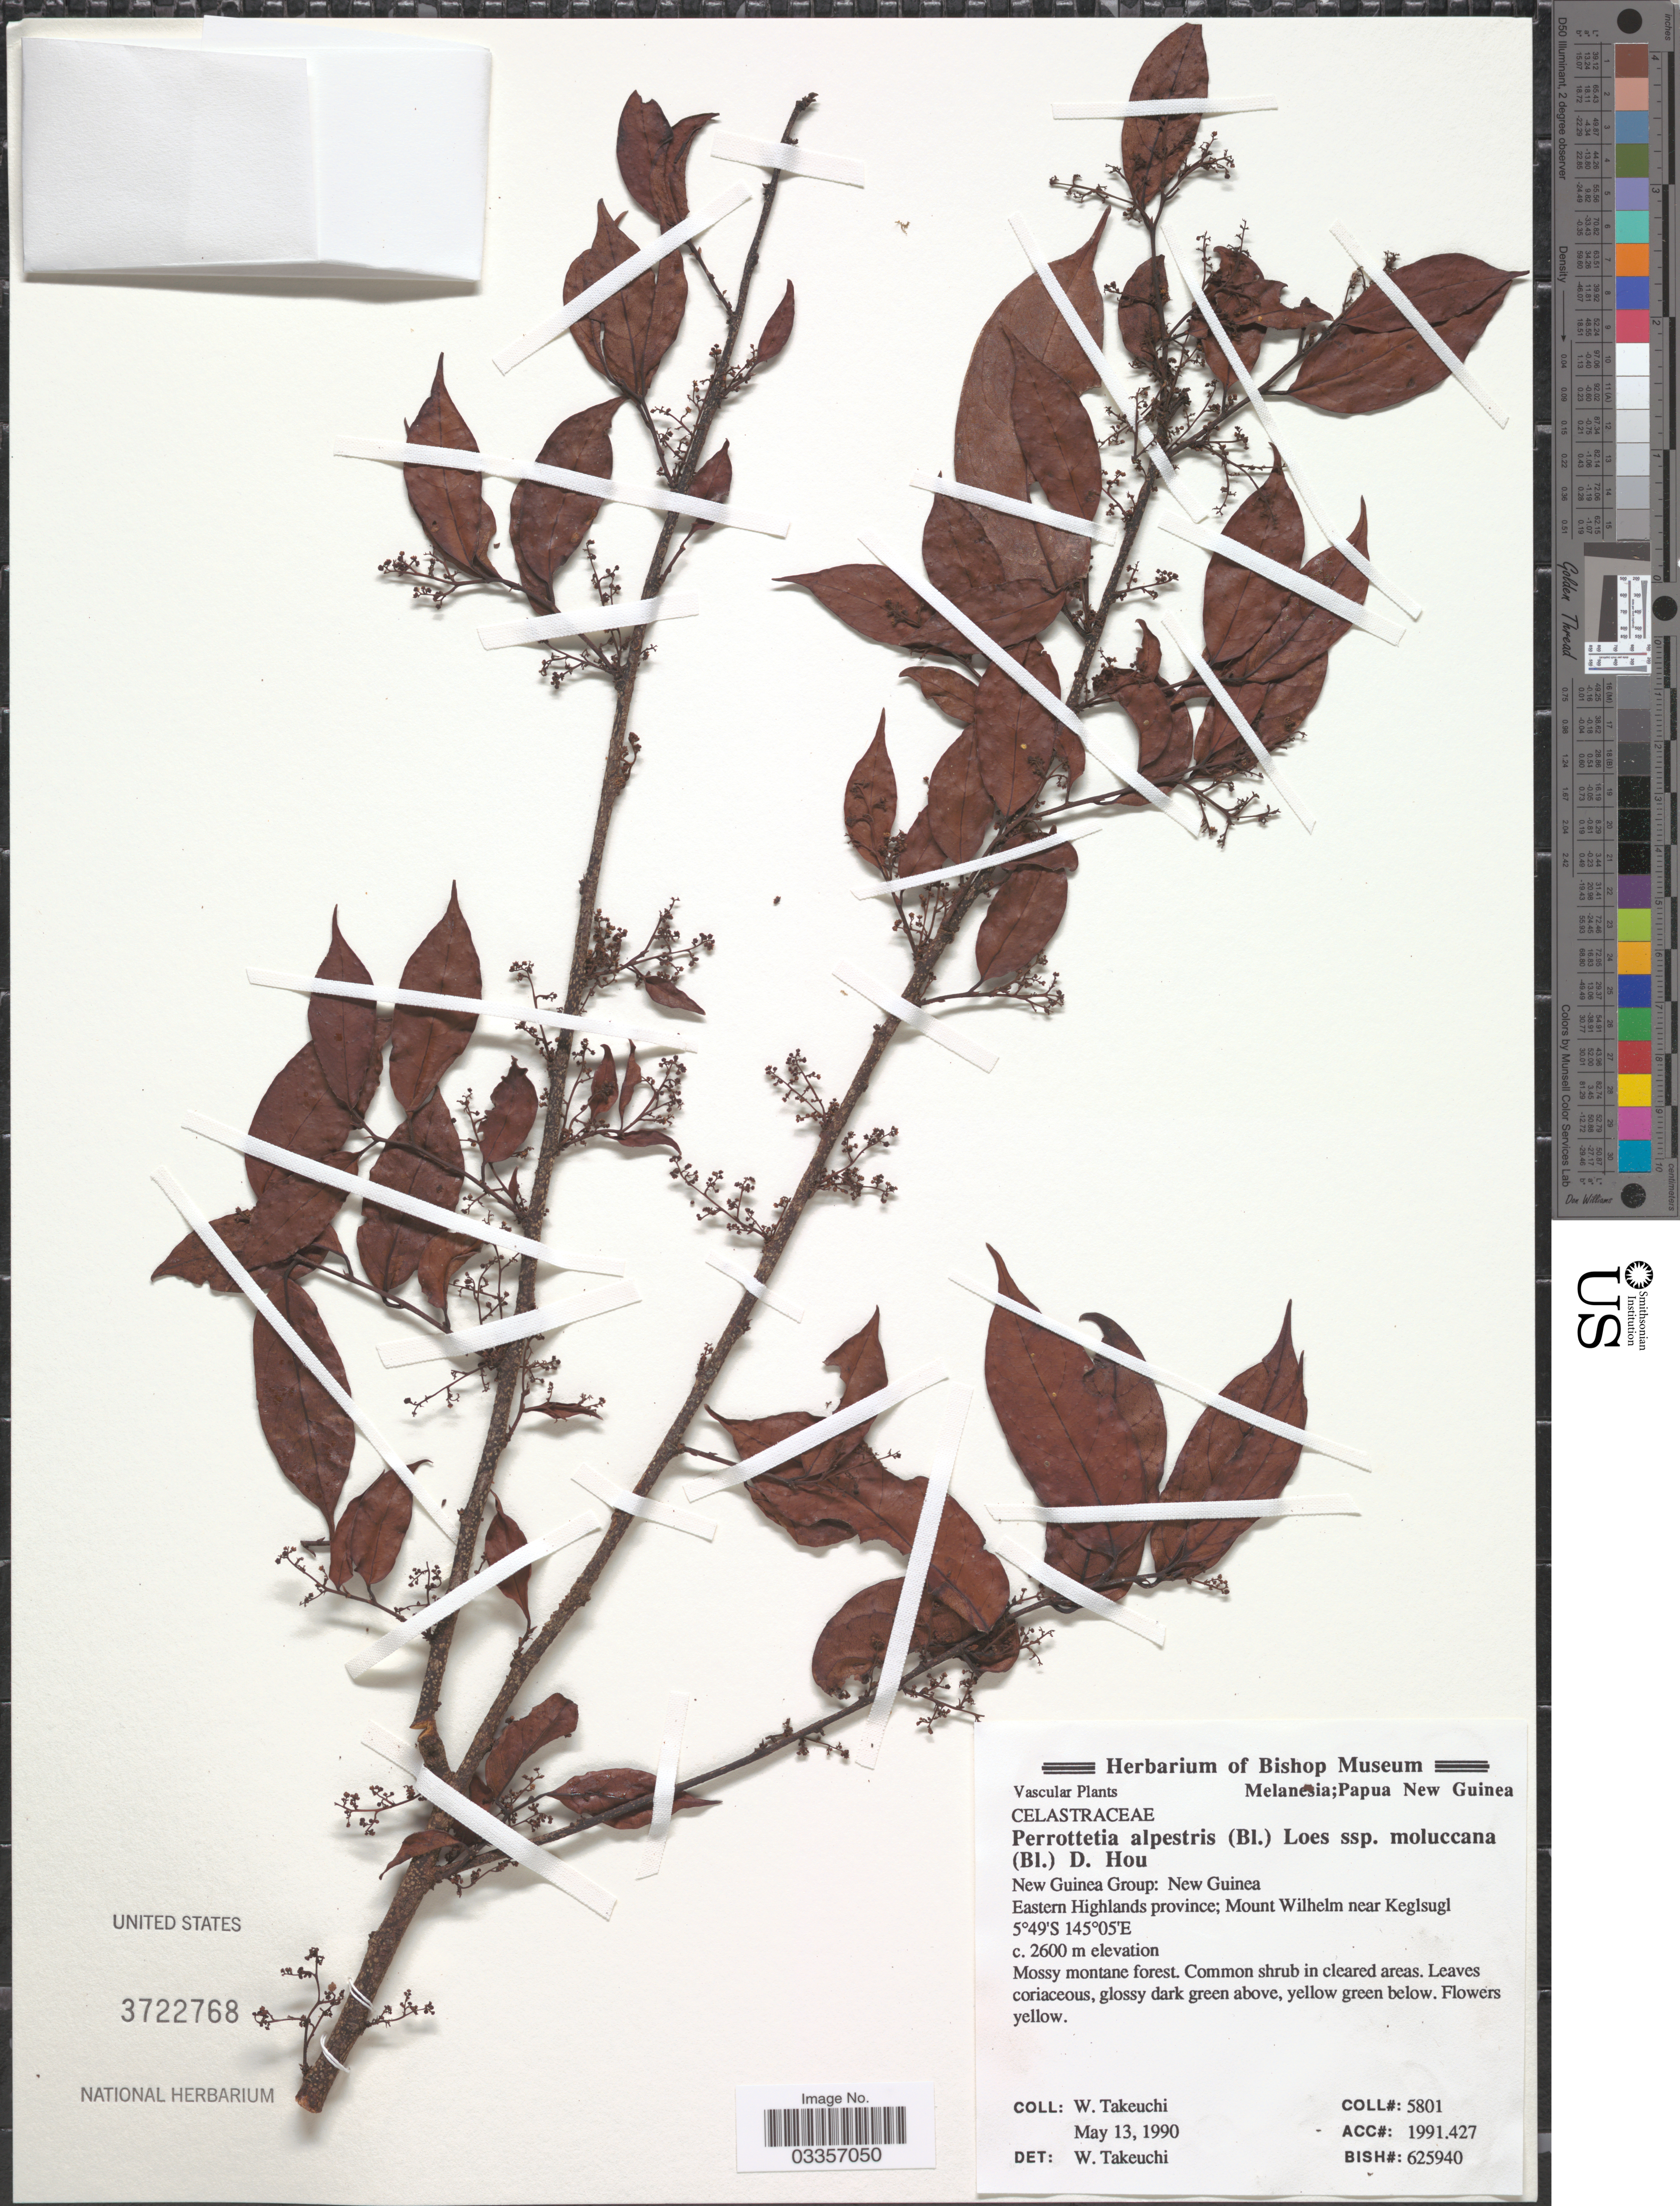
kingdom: Plantae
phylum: Tracheophyta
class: Magnoliopsida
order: Huerteales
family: Dipentodontaceae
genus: Perrottetia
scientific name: Perrottetia alpestris subsp. moluccana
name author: (Blume) Ding Hou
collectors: W. Takeuchi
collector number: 5801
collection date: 1990-05-13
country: Papua New Guinea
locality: New Guinea Group: New Guinea, Eastern Highlands province; Mount Wilhelm near Keglsugl.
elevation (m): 2600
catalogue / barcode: US 3722768